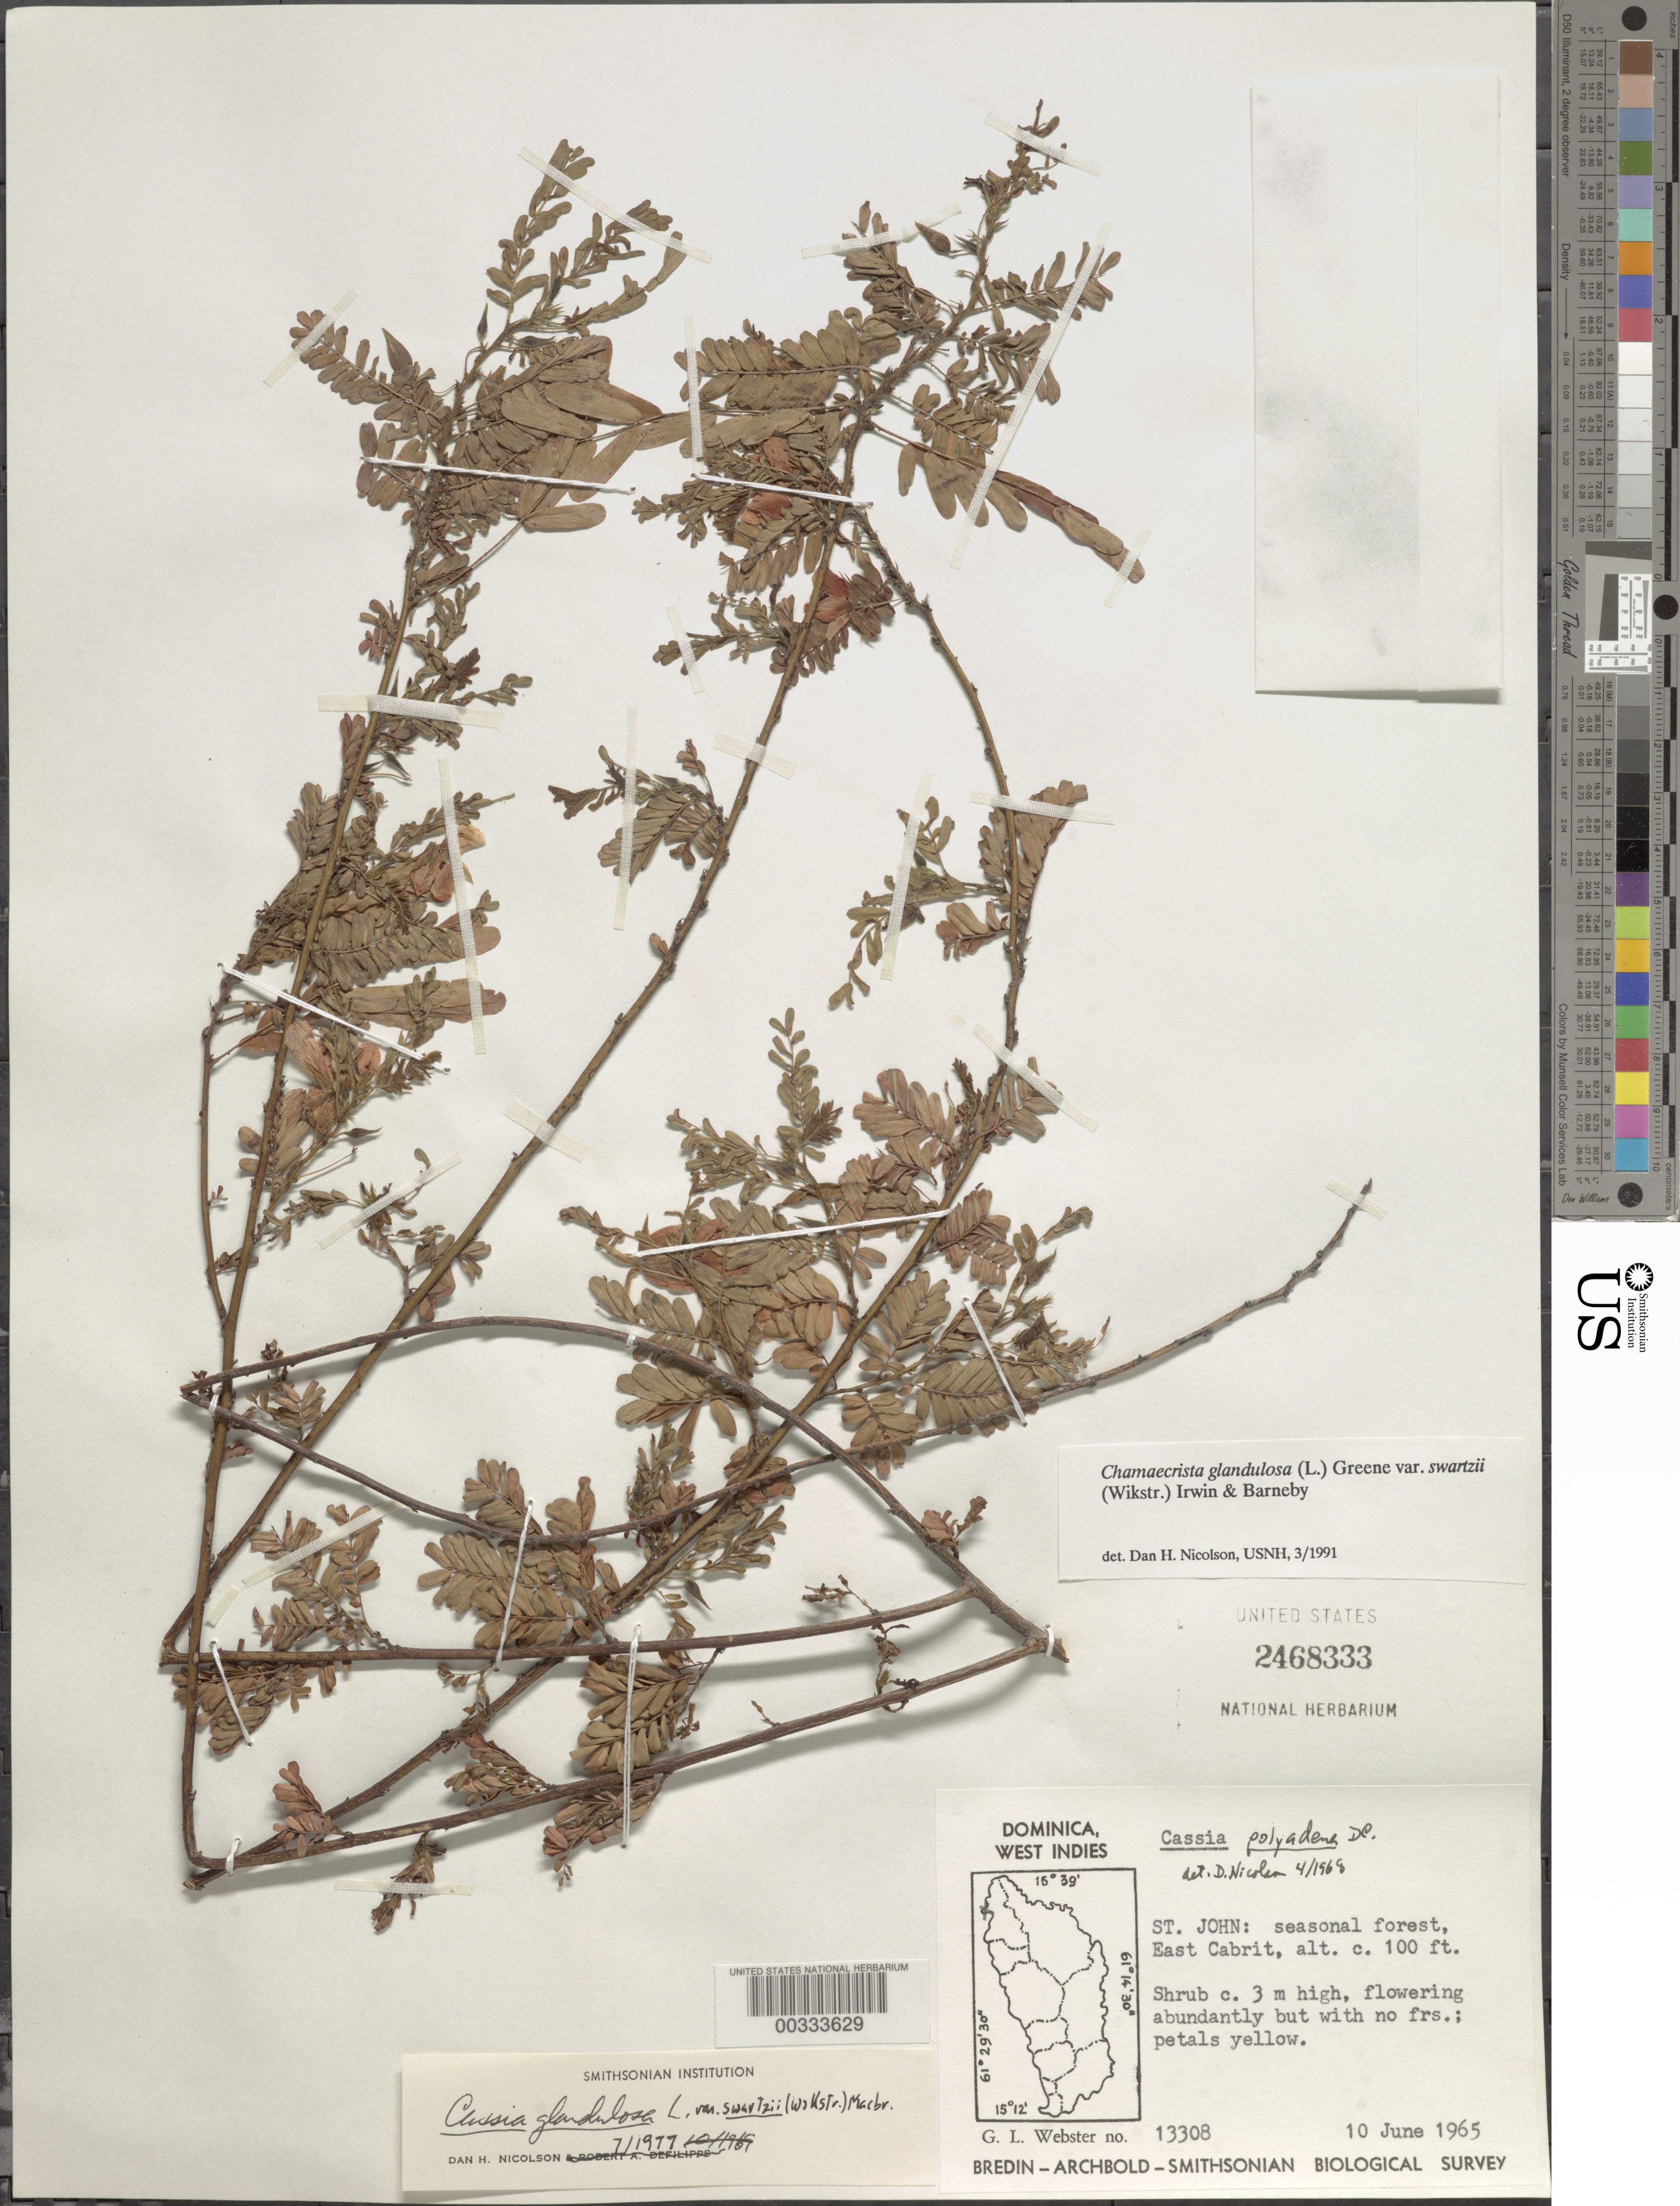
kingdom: Plantae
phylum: Tracheophyta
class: Magnoliopsida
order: Fabales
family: Fabaceae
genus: Chamaecrista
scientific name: Chamaecrista glandulosa var. swartzii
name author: (Wikstr.) H.S. Irwin & Barneby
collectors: G. L. Webster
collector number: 13308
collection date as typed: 10 Jun 1965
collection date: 1965-06-10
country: Dominica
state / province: St. John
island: Dominica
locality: East cabrit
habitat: Seasonal forest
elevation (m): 30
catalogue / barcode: US 2468333